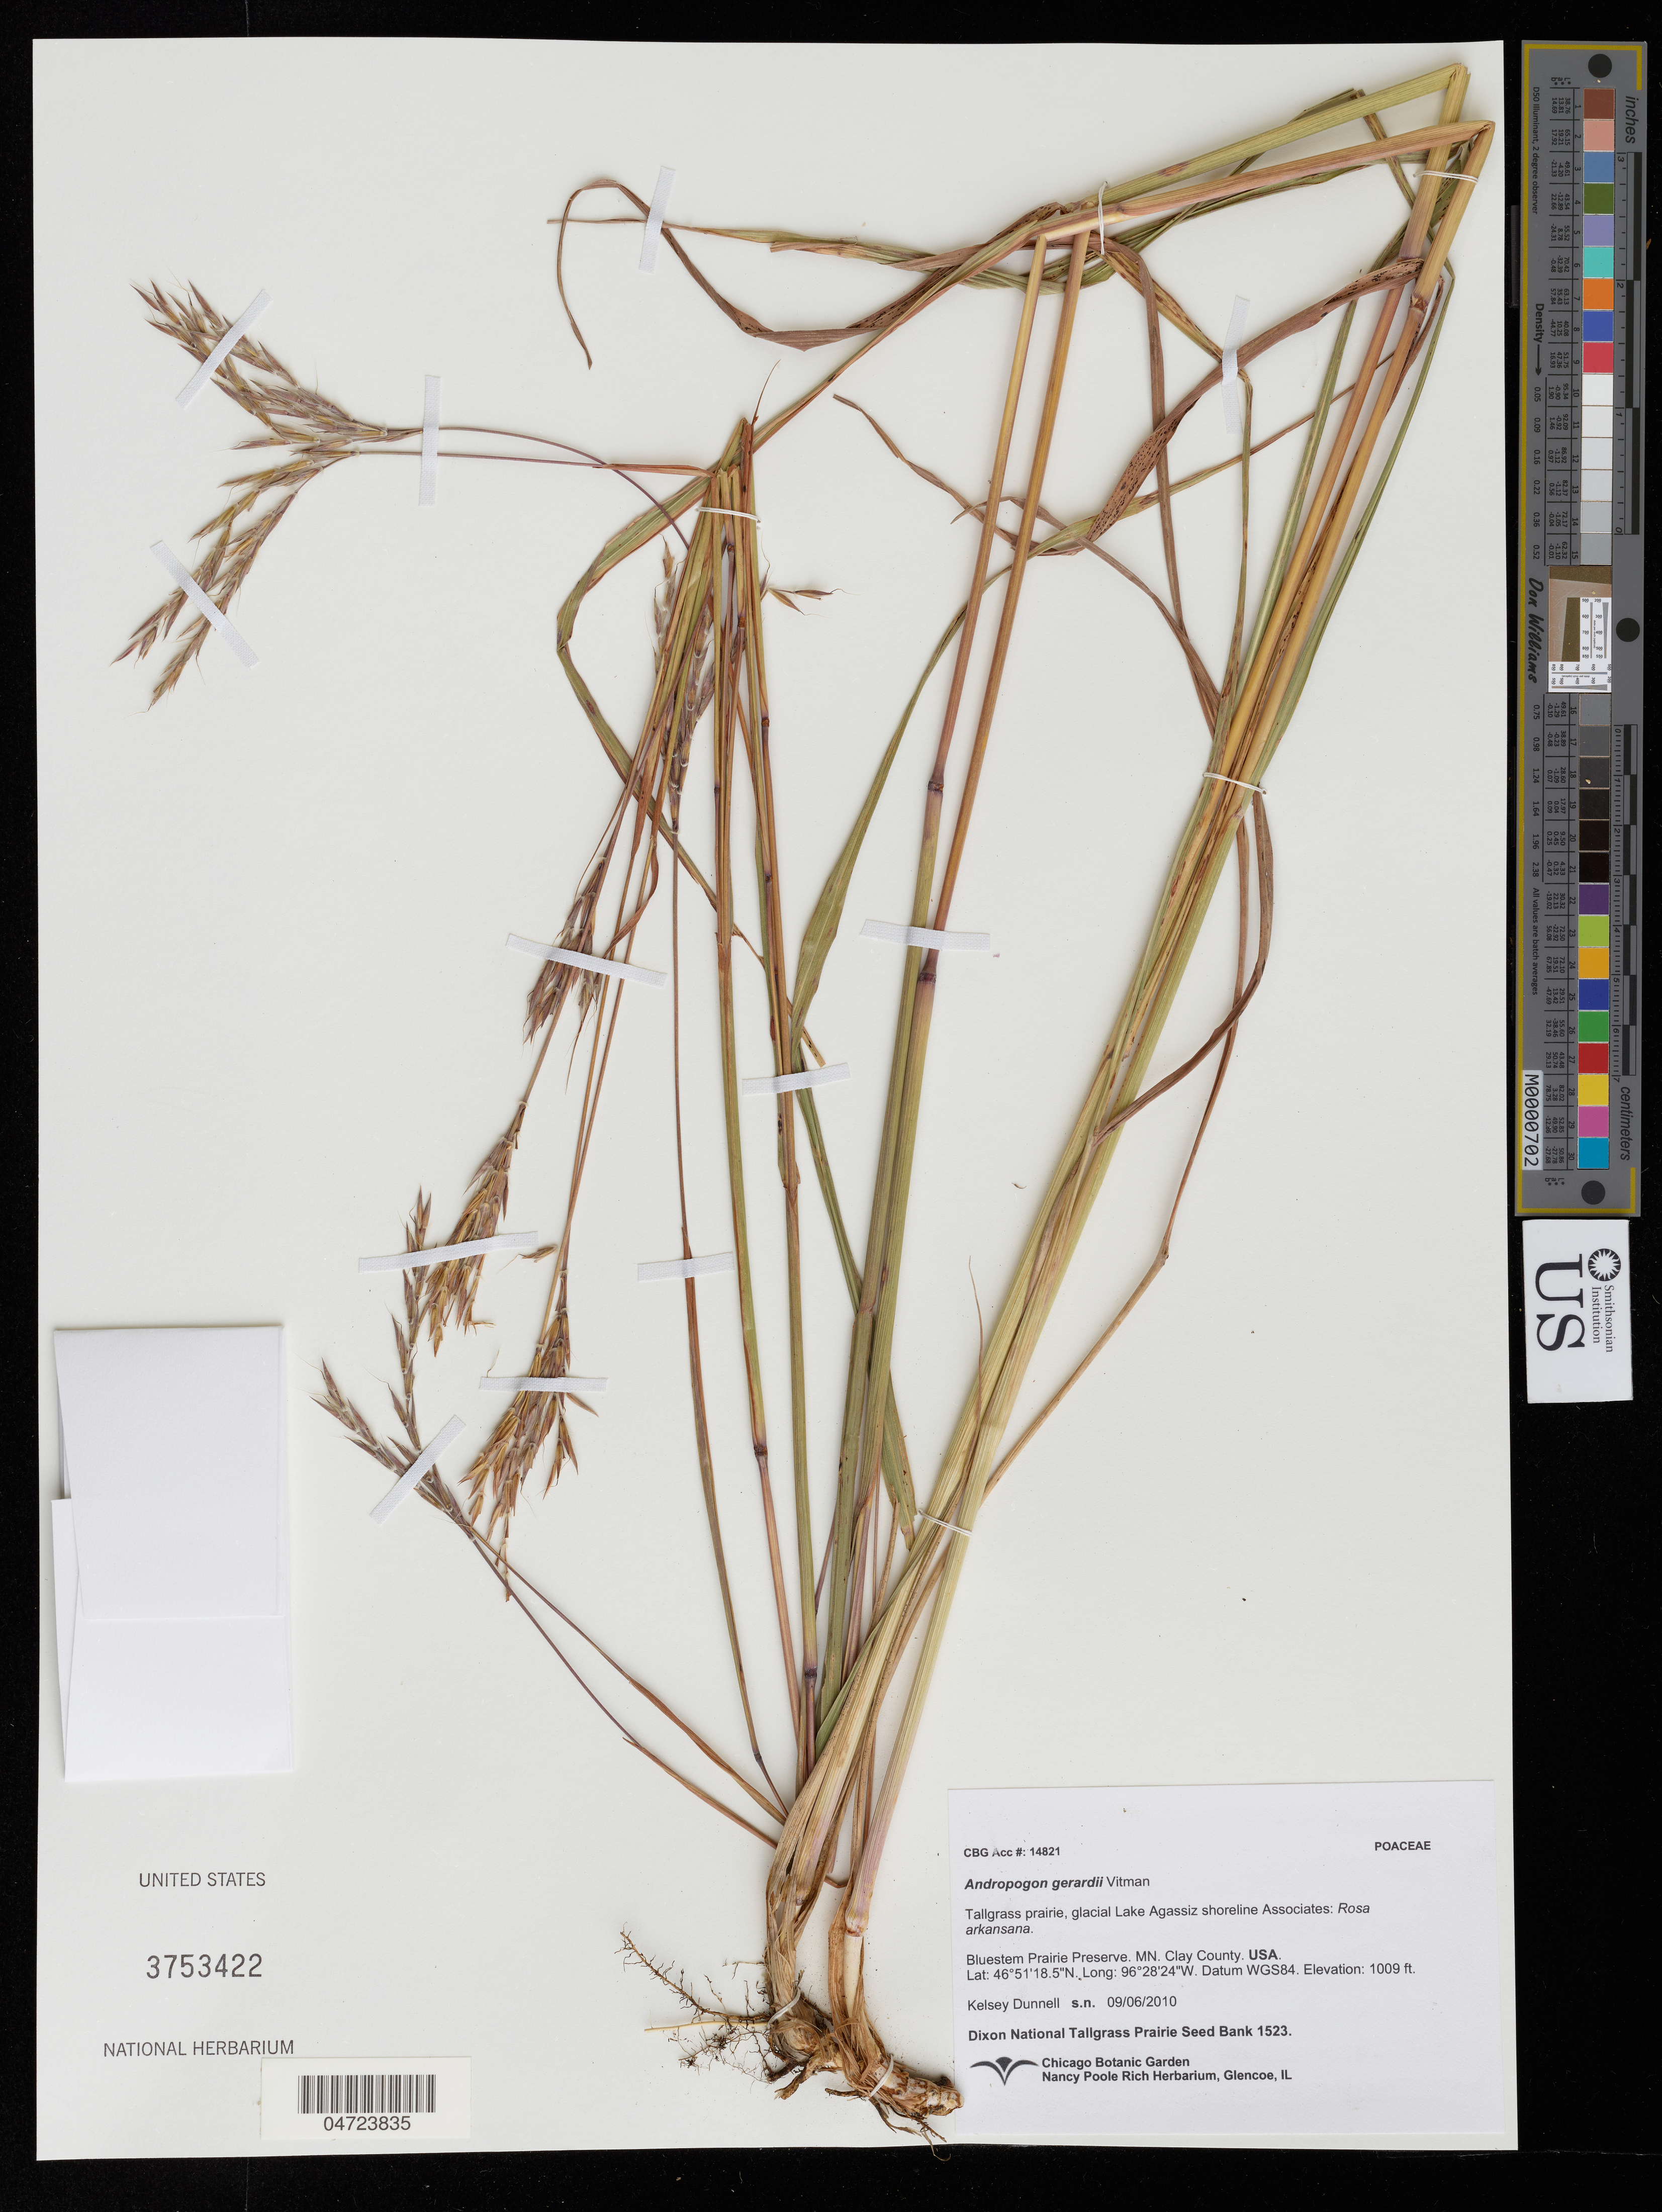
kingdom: Plantae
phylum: Tracheophyta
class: Liliopsida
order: Poales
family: Poaceae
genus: Andropogon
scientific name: Andropogon gerardii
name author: Vitman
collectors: K. Dunnell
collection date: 2010-09-06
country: United States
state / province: Minnesota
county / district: Clay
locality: Bluestem Prairie Preserve. Clay County.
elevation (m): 308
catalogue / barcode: US 3753422